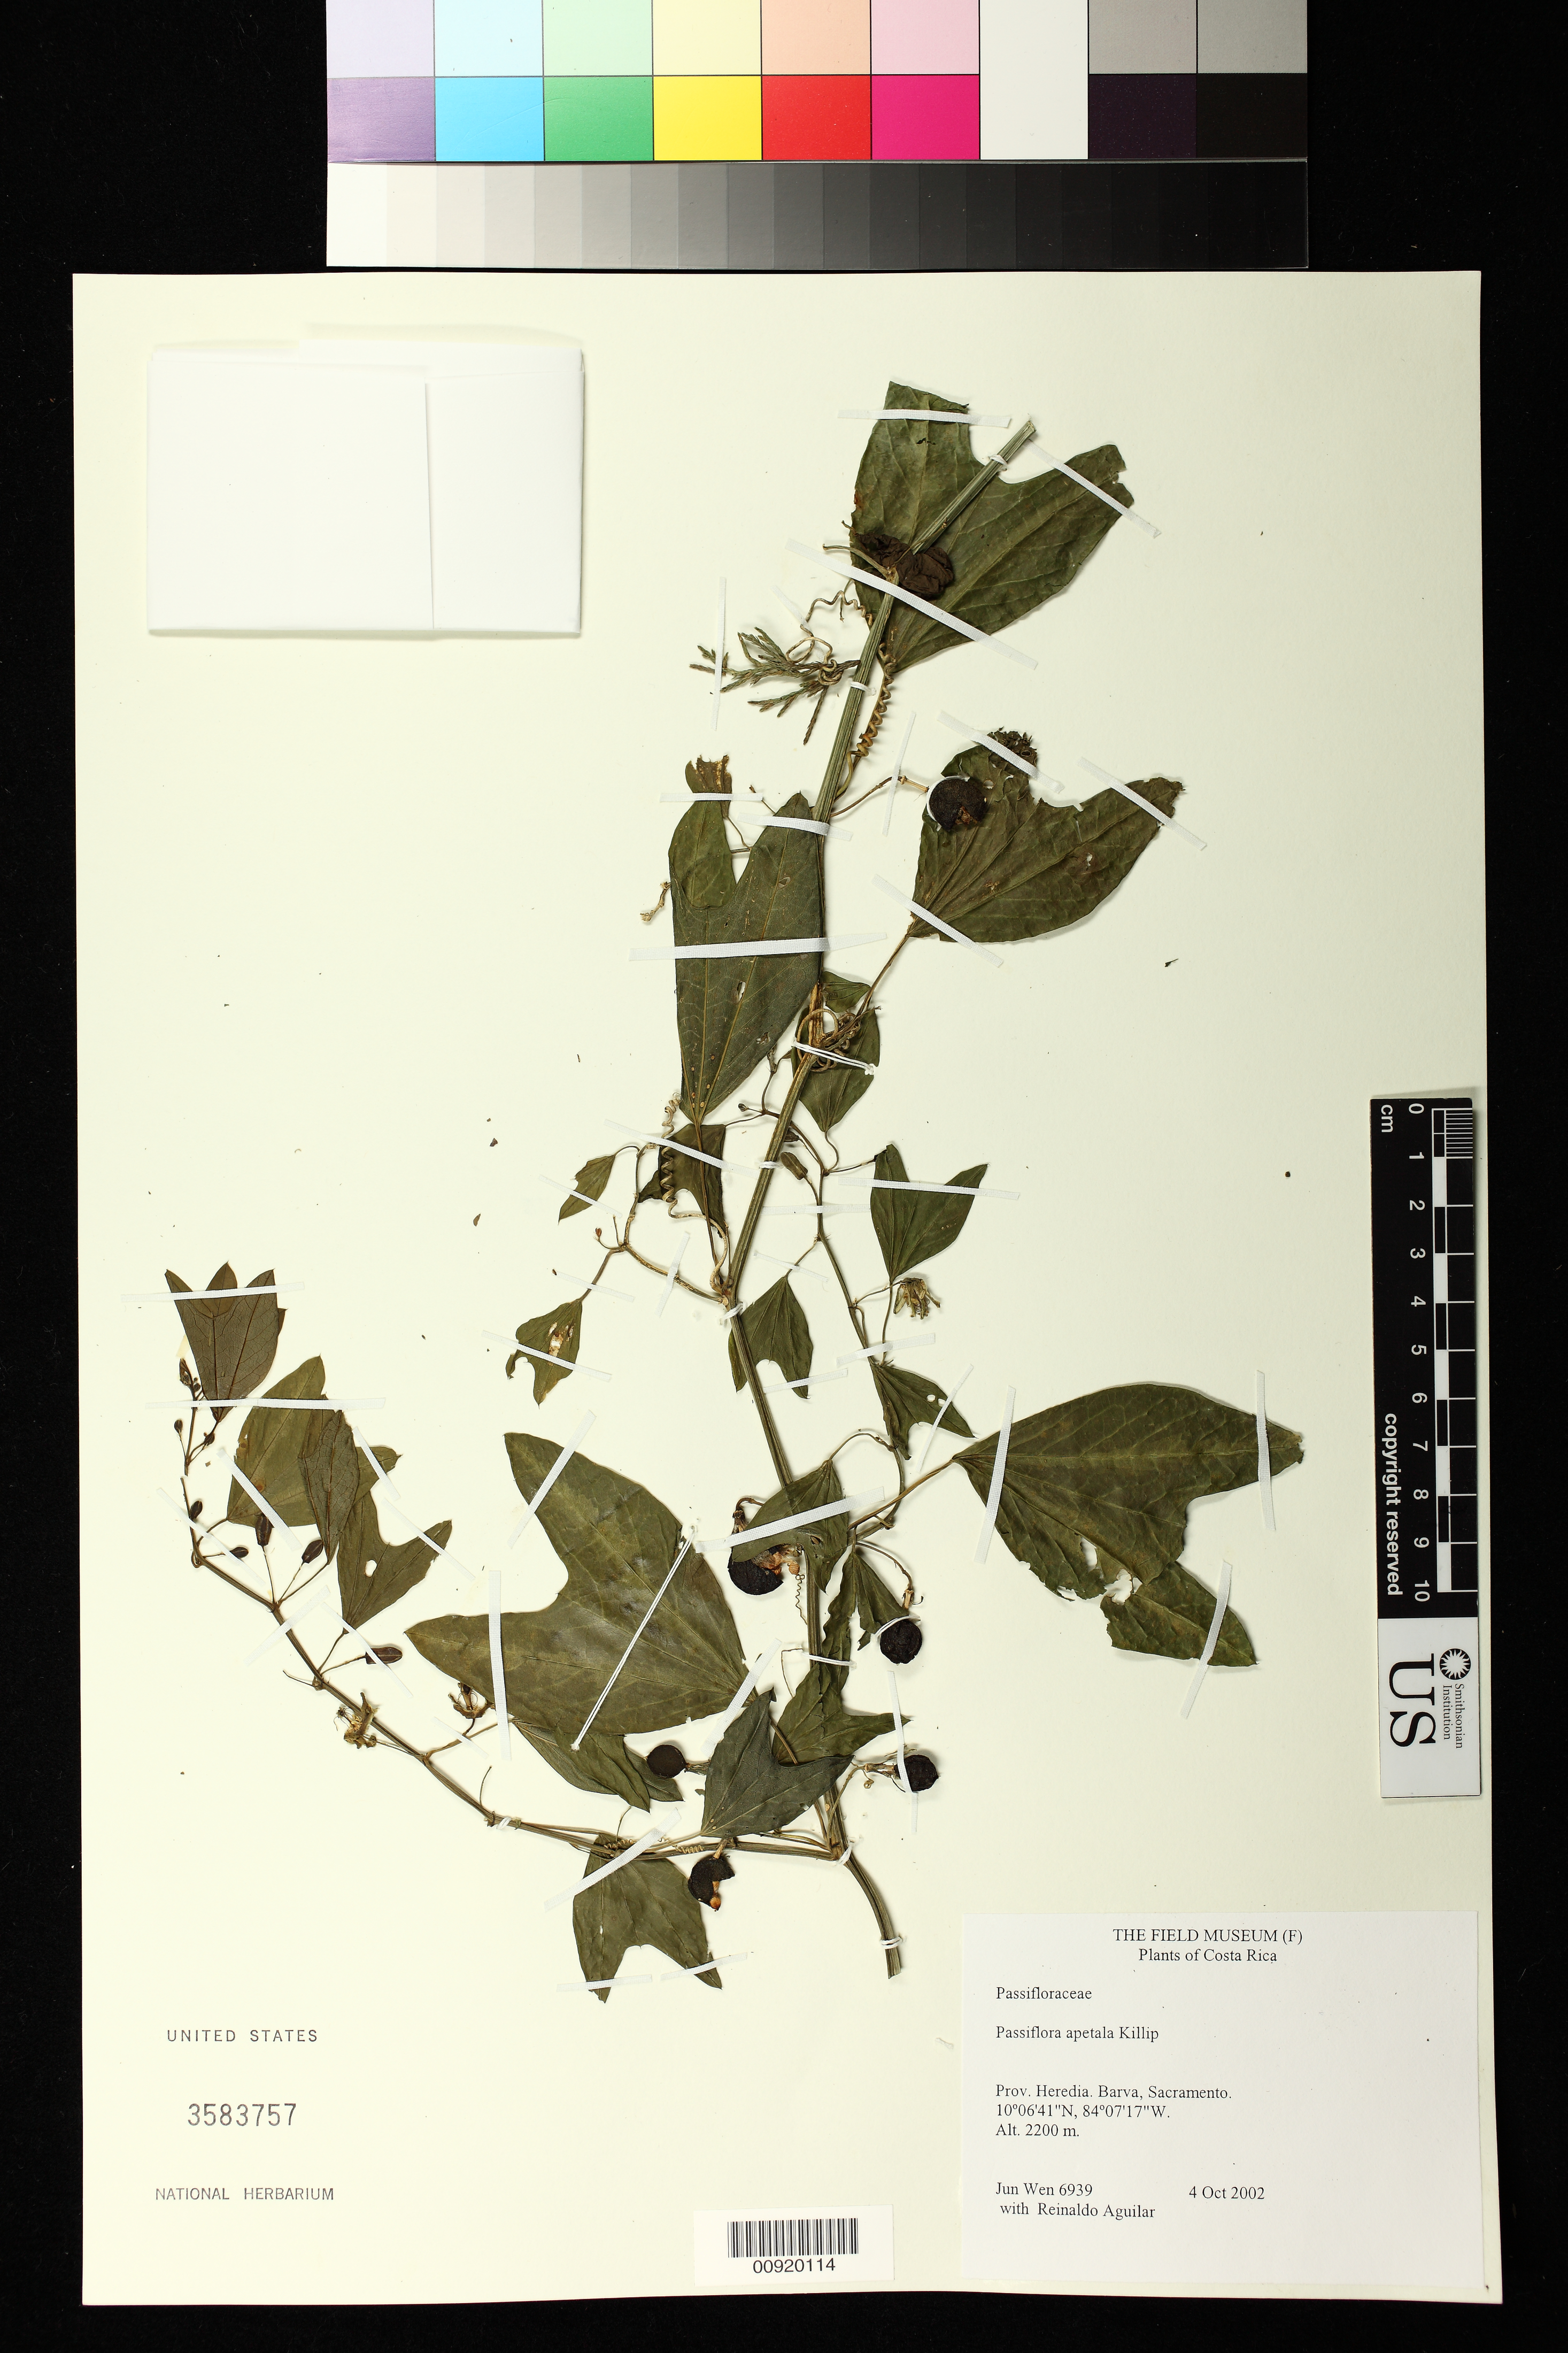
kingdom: Plantae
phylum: Tracheophyta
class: Magnoliopsida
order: Malpighiales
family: Passifloraceae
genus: Passiflora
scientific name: Passiflora apetala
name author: Killip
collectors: J. Wen & R. Aguilar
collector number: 6939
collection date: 2002-10-04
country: Costa Rica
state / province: Heredia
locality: Barva. Sacremento.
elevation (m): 2200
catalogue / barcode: US 3583757